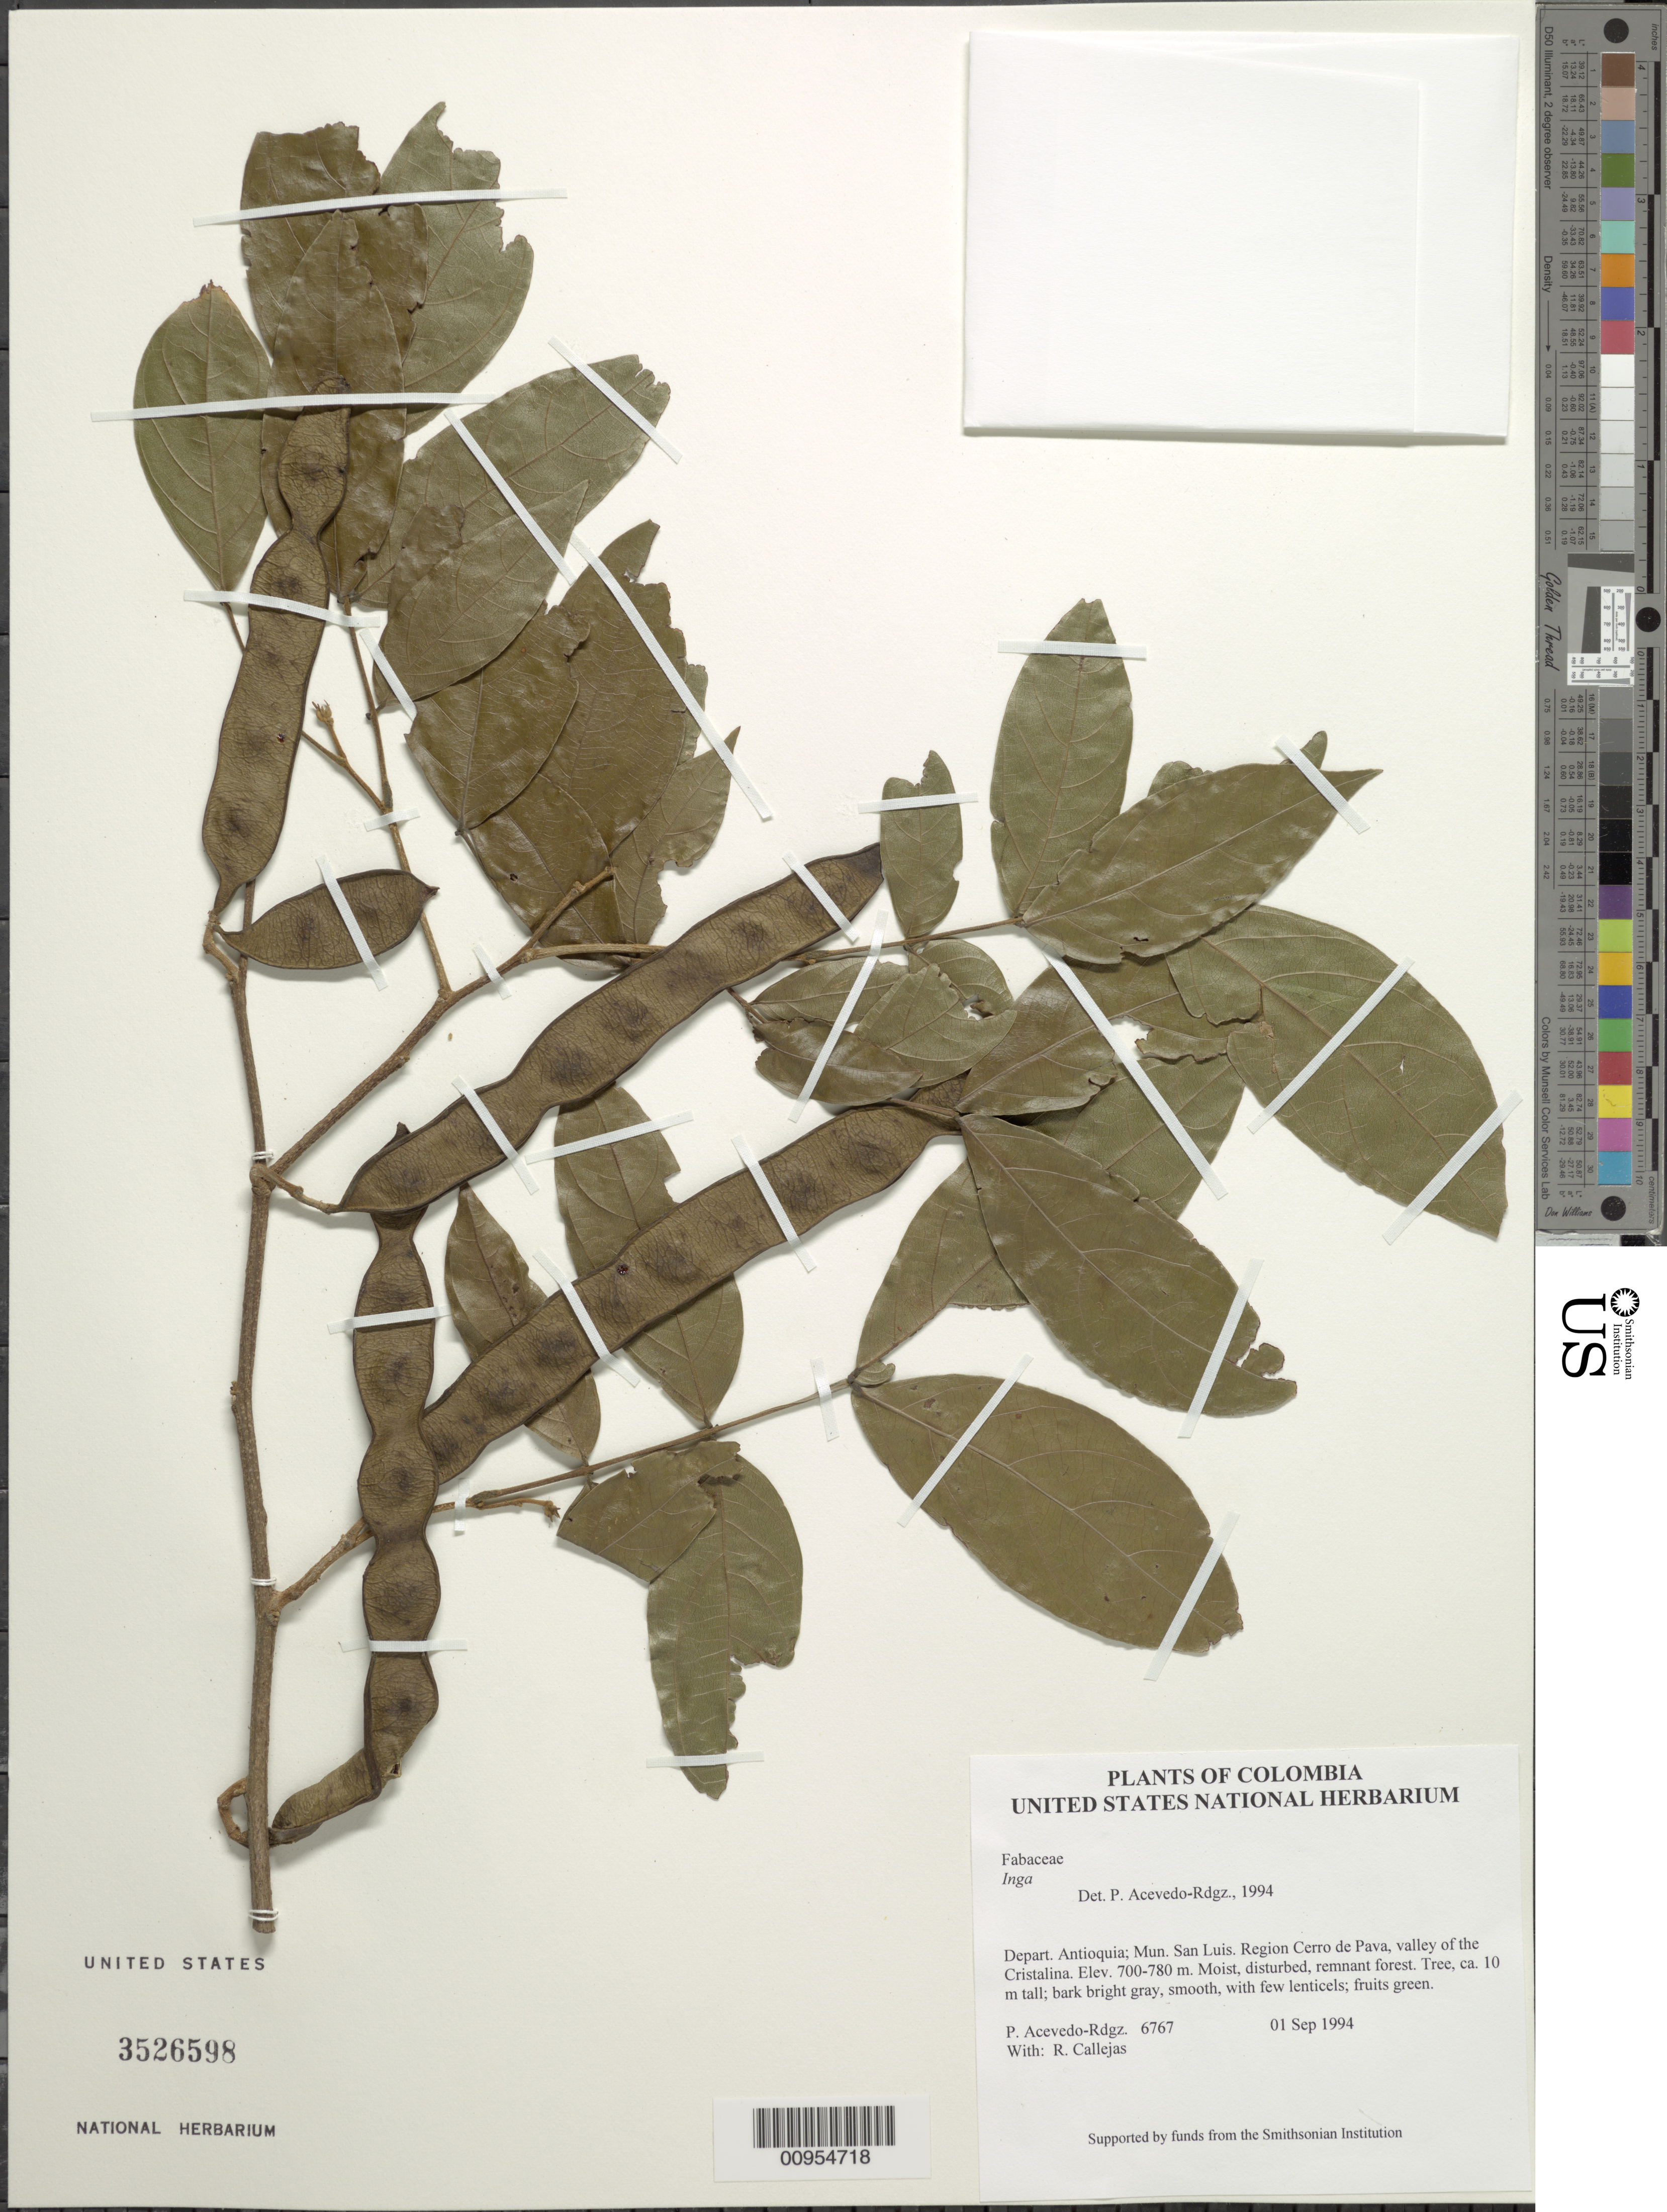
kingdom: Plantae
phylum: Tracheophyta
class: Magnoliopsida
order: Fabales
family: Fabaceae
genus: Inga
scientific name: Inga sp.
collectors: P. Acevedo-Rodr. & R. Callejas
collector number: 6767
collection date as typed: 01 Sep 1994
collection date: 1994-09-01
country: Colombia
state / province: Antioquia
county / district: San Luis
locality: Depart. Antioquia; Mun. San Luis. Region Cerro de Pava, valley of the Cristalina.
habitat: Moist, disturbed, remnant forest.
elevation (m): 700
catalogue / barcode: US 3526598